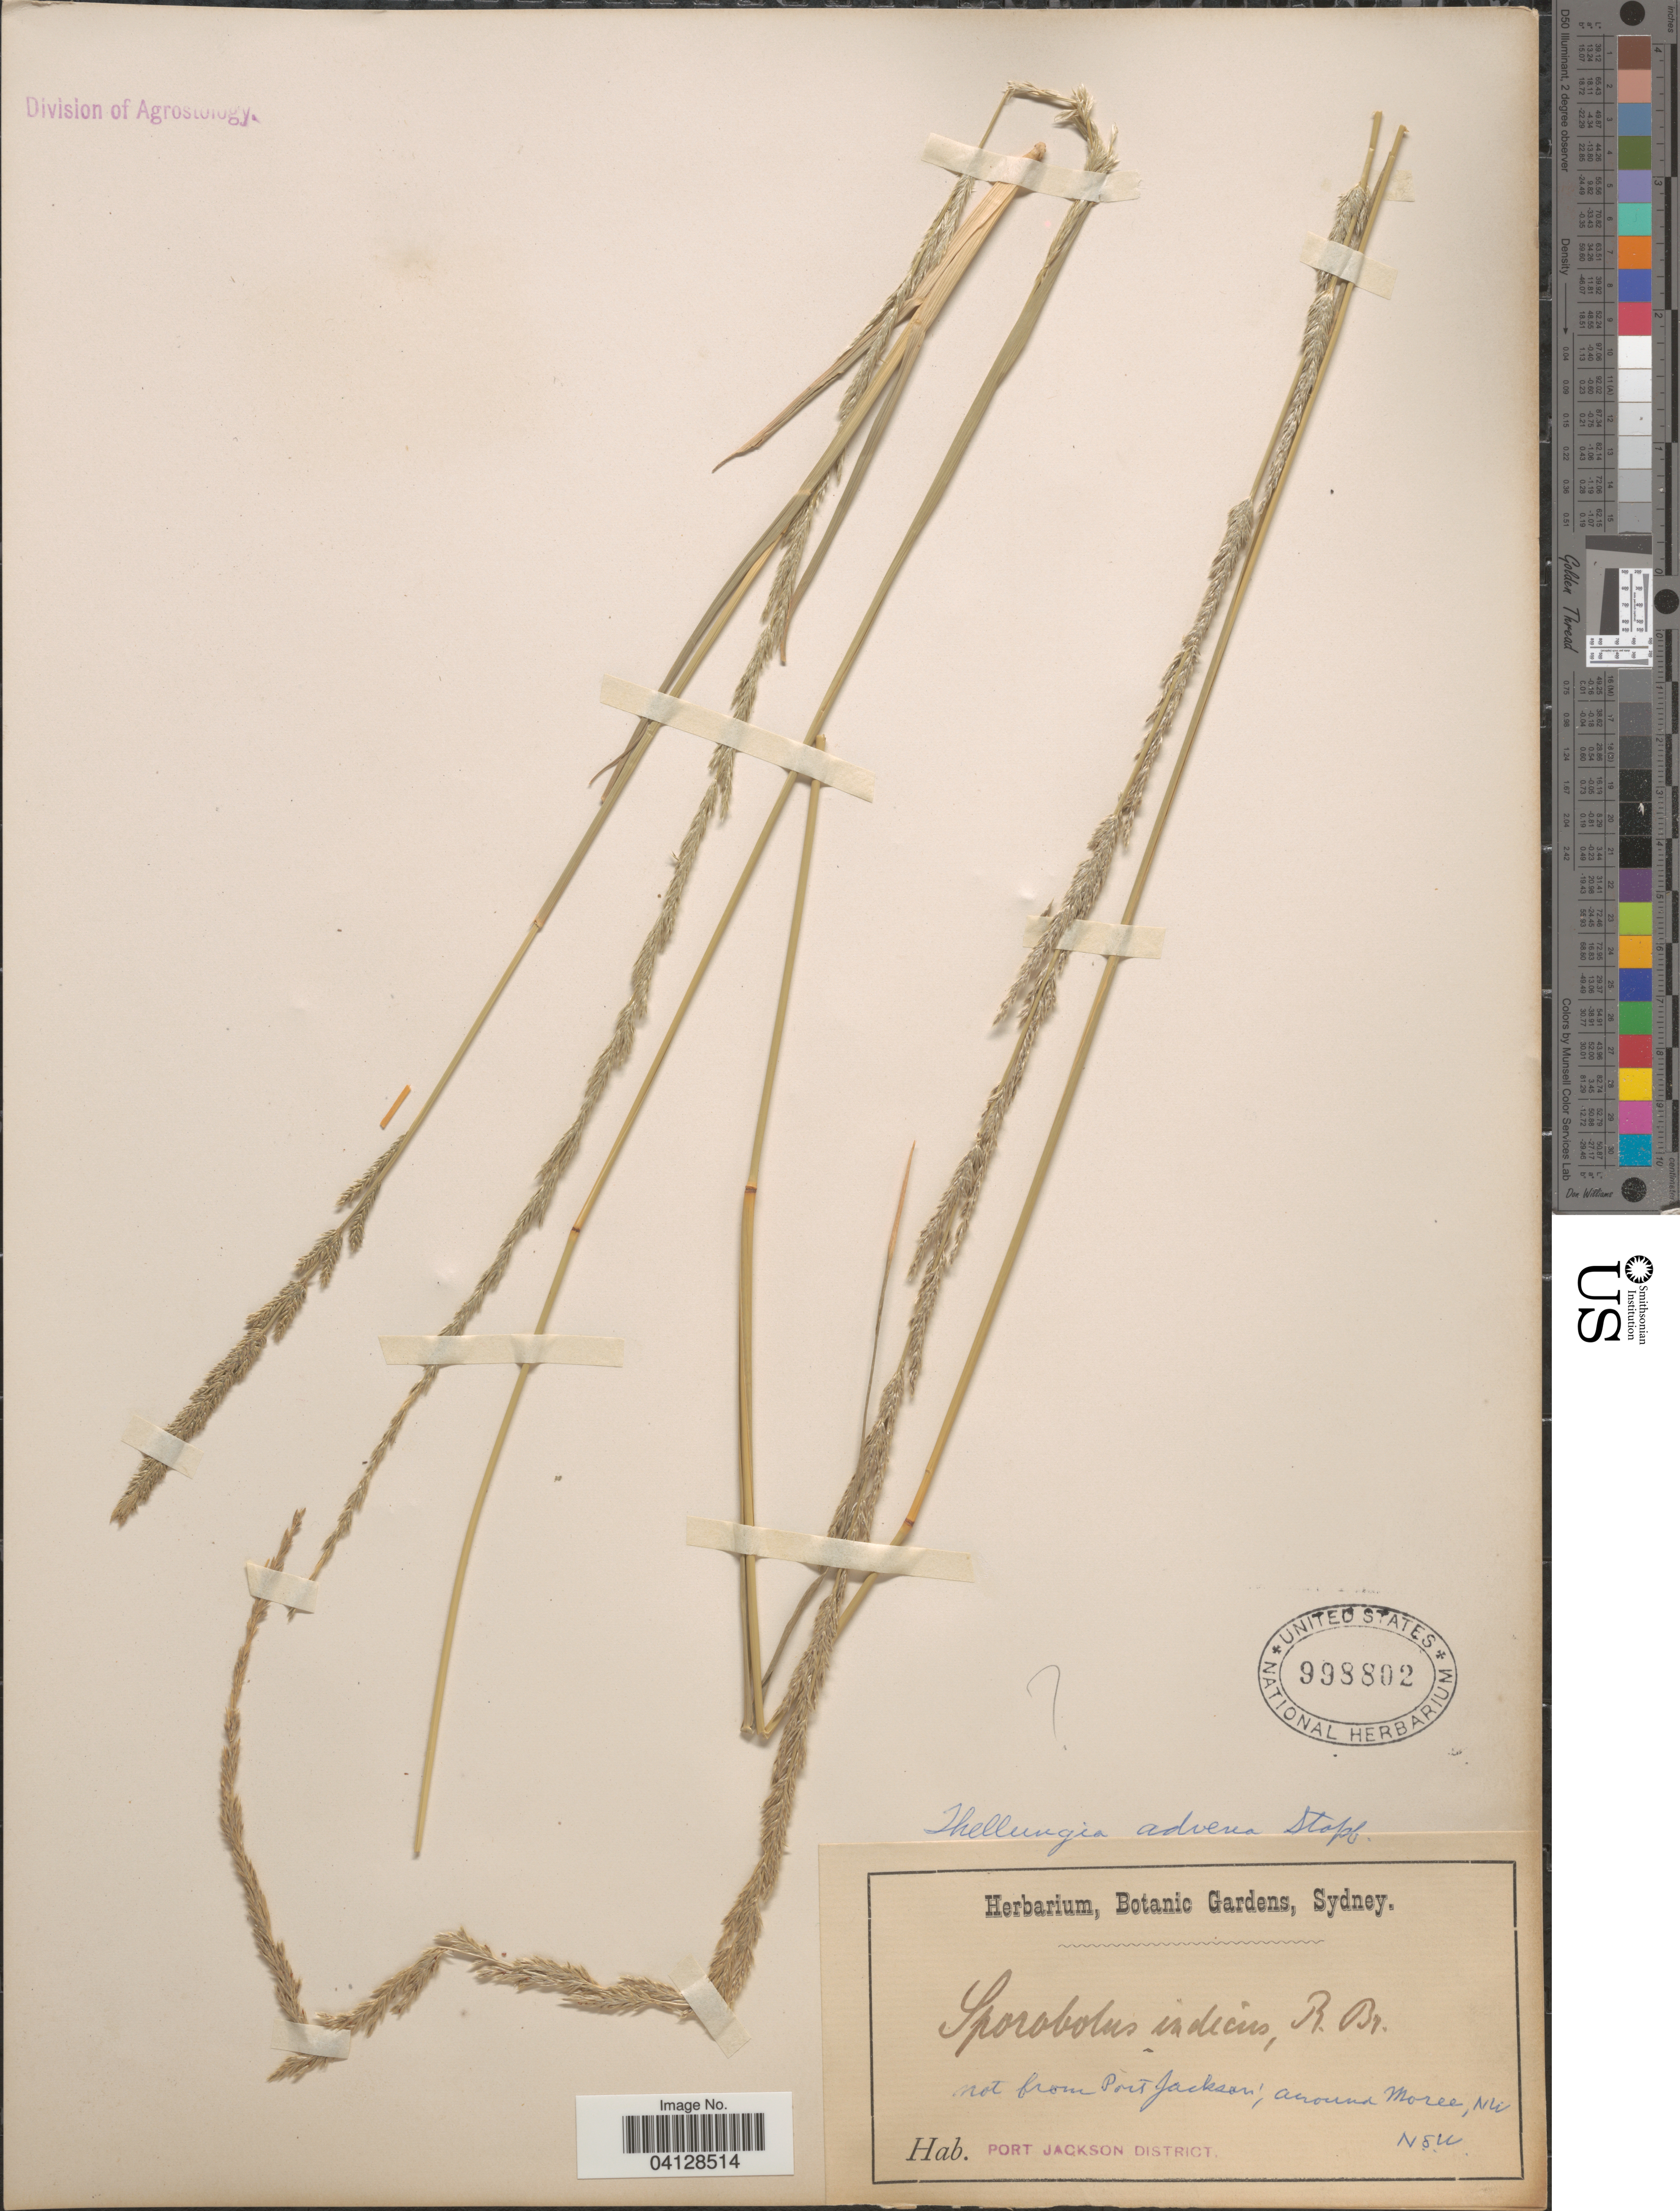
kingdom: Plantae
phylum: Tracheophyta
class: Liliopsida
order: Poales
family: Poaceae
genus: Sporobolus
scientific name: Sporobolus indicus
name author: (L.) R. Br.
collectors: ex Herb. Bot. Gard. Sydney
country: Australia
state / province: New South Wales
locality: Not from Port Jackson; around Moree, NW. Port Jackson District.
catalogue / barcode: US 998802